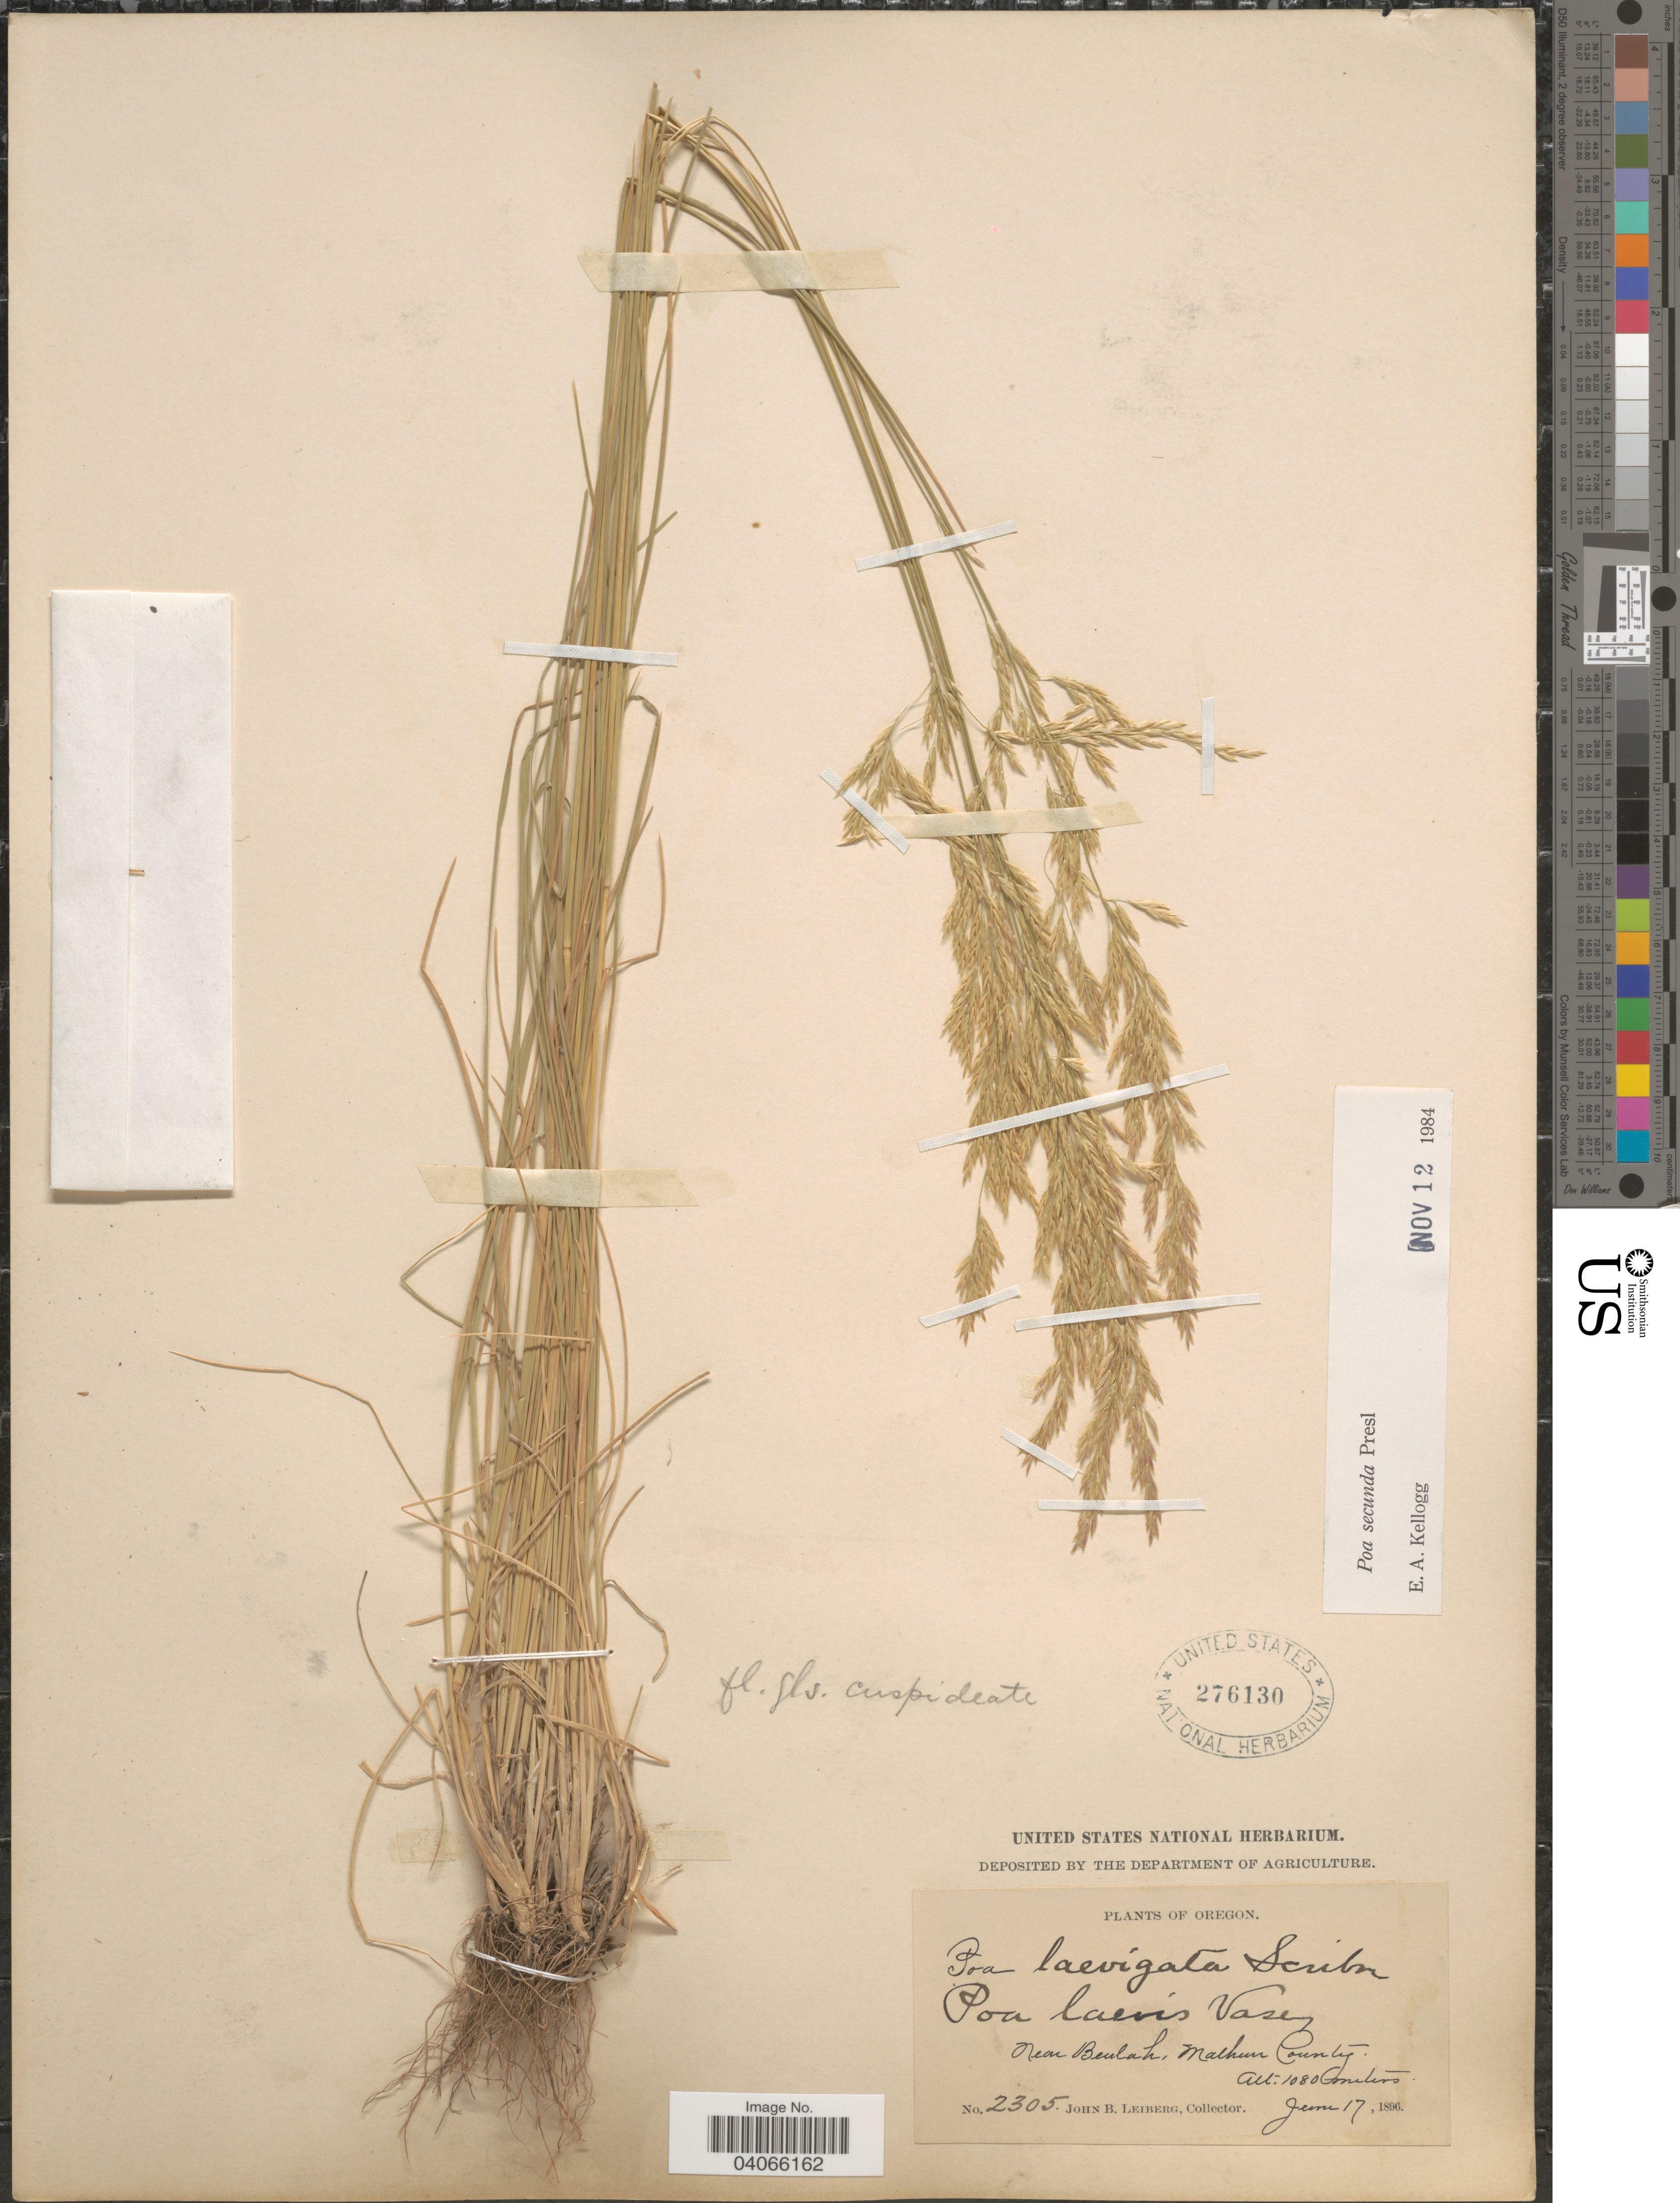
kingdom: Plantae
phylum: Tracheophyta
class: Liliopsida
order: Poales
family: Poaceae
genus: Poa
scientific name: Poa secunda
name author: J. Presl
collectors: J. B. Leiberg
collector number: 2305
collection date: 1896-06-17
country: United States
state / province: Oregon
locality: Near Beulah, Malheur County.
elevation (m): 1080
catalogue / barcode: US 276130